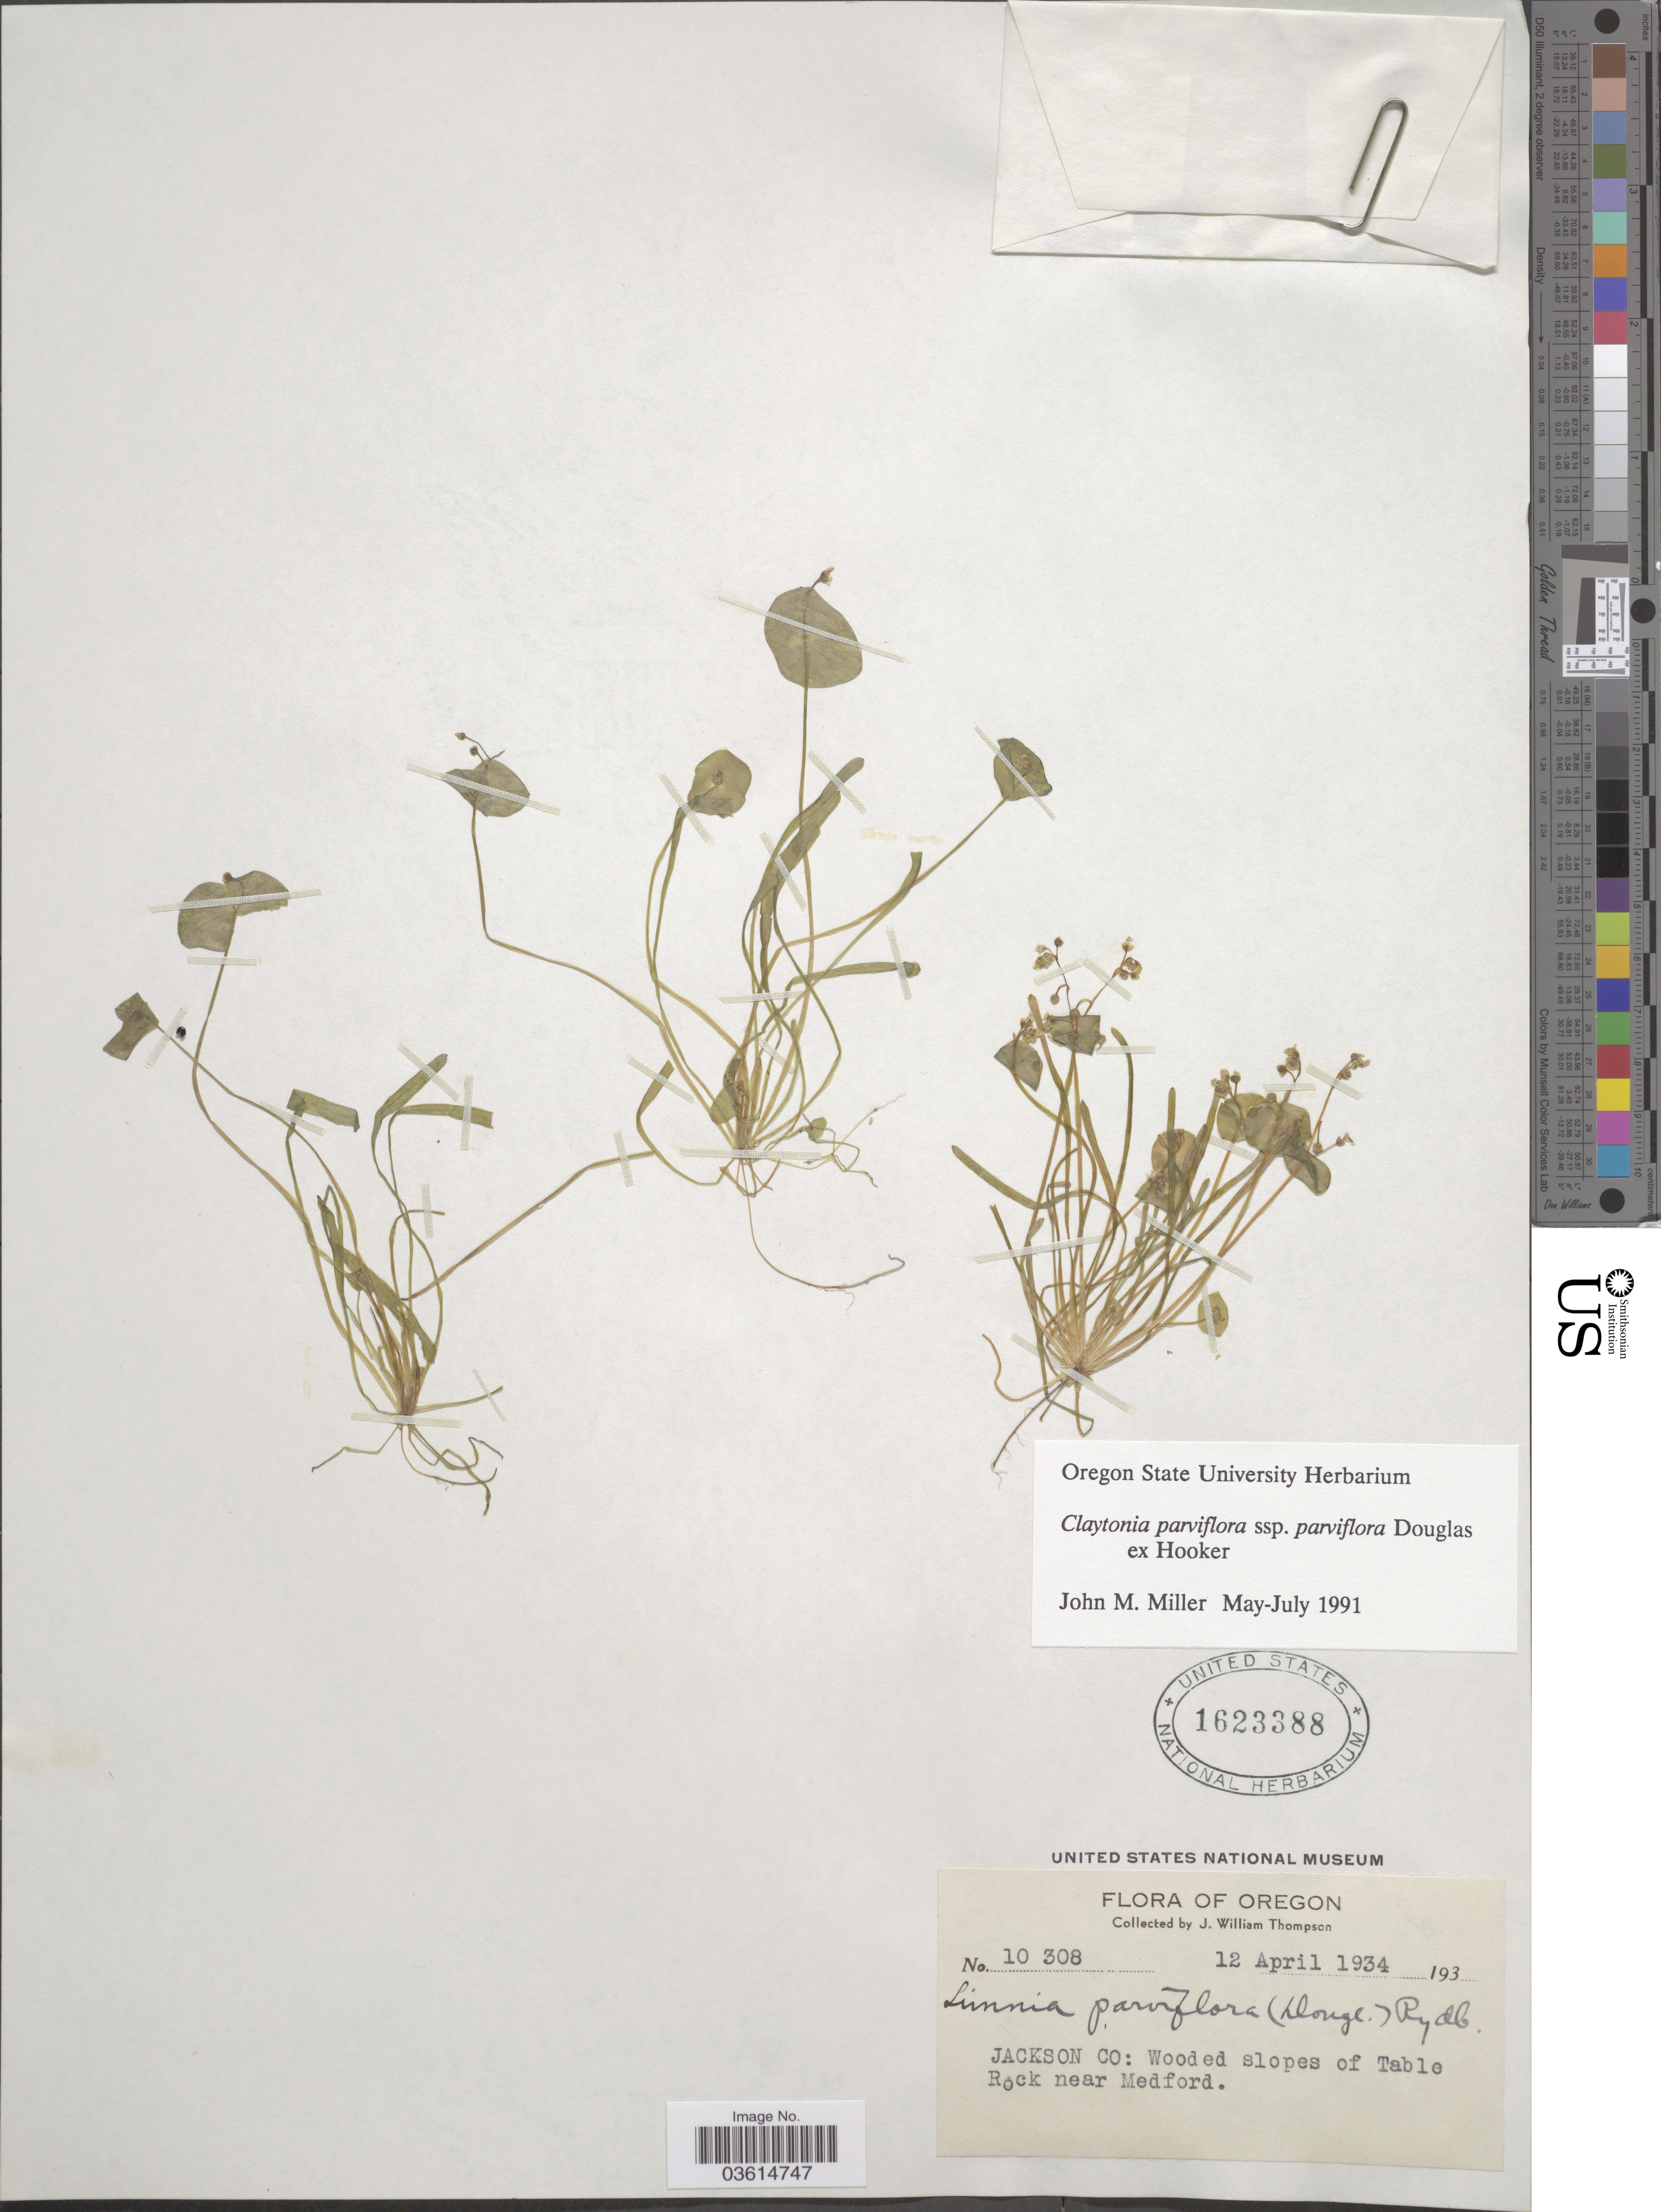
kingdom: Plantae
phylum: Tracheophyta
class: Magnoliopsida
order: Caryophyllales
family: Montiaceae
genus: Claytonia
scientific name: Claytonia parviflora subsp. parviflora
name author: Douglas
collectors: J. W. Thompson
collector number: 10308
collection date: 1934-04-12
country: United States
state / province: Oregon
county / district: Jackson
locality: Jackson Co: Wooded slopes of Table Rock near Medford.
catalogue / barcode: US 1623388